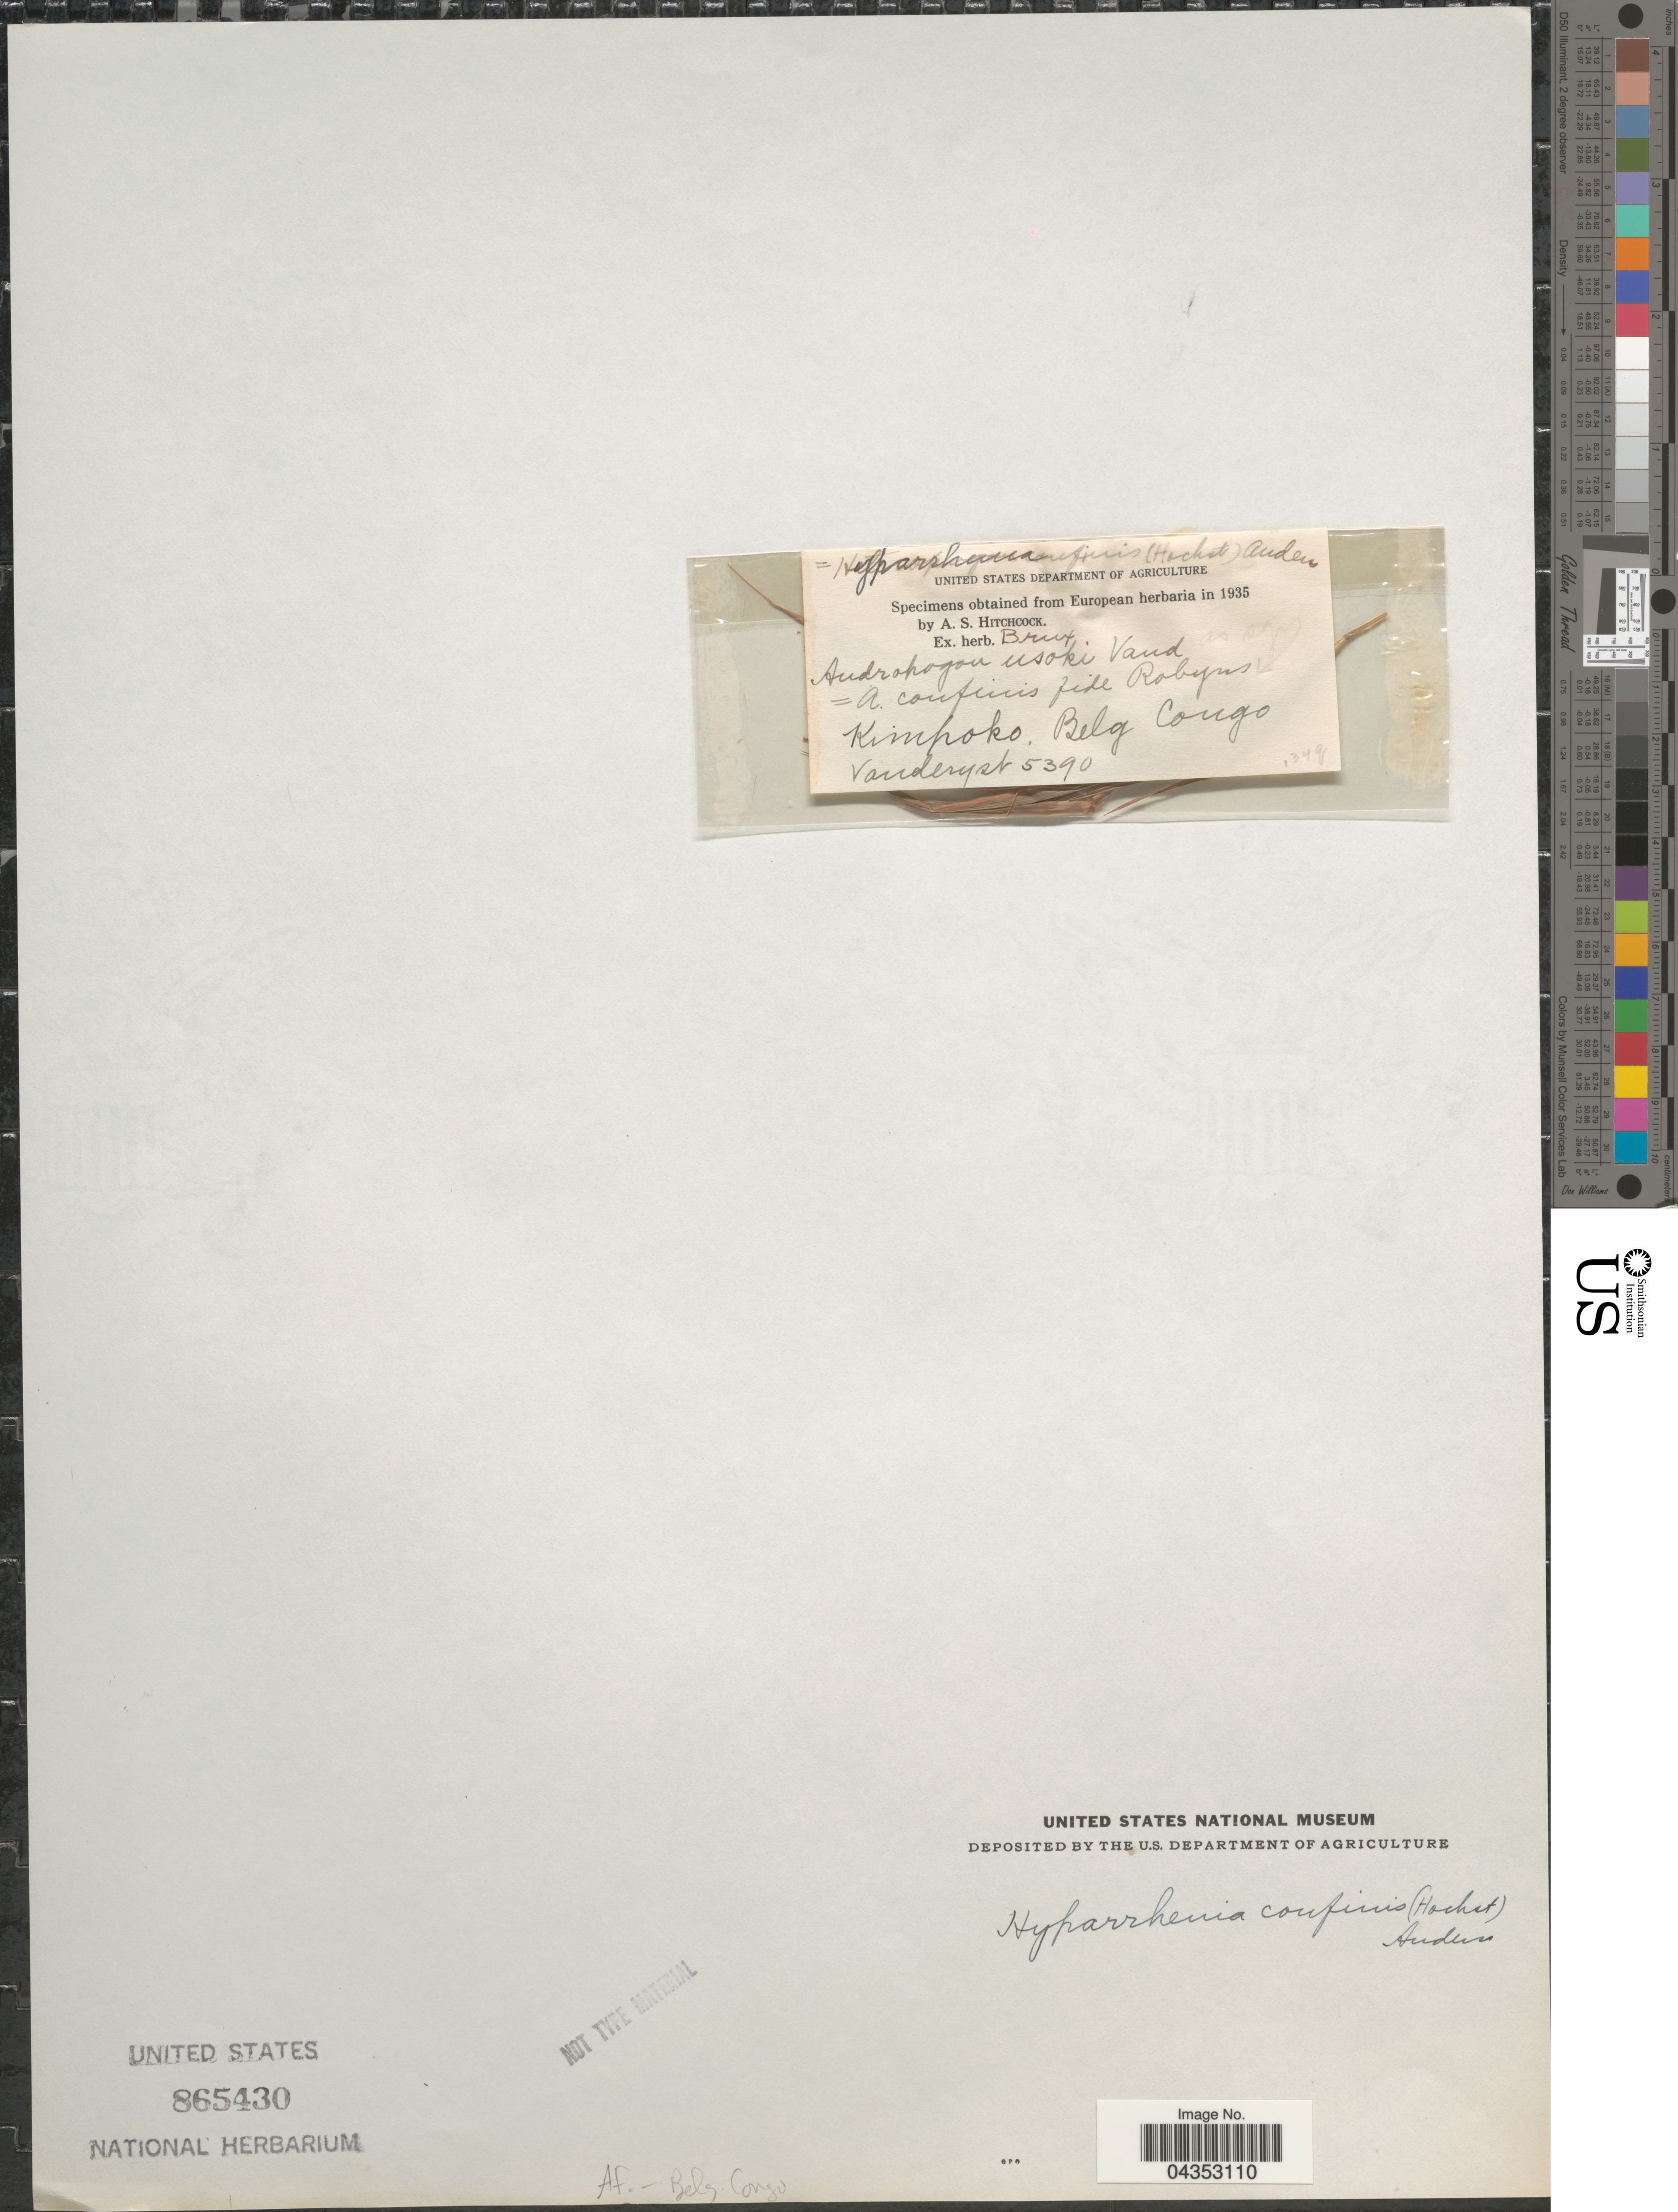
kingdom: Plantae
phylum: Tracheophyta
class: Liliopsida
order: Poales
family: Poaceae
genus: Hyparrhenia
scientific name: Hyparrhenia confinis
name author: (Hochst. ex A. Rich.) Andersson ex Stapf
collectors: Vanderyst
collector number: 5390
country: Congo, Democratic Republic of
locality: Kimpoko. Belg Congo.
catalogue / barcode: US 865430